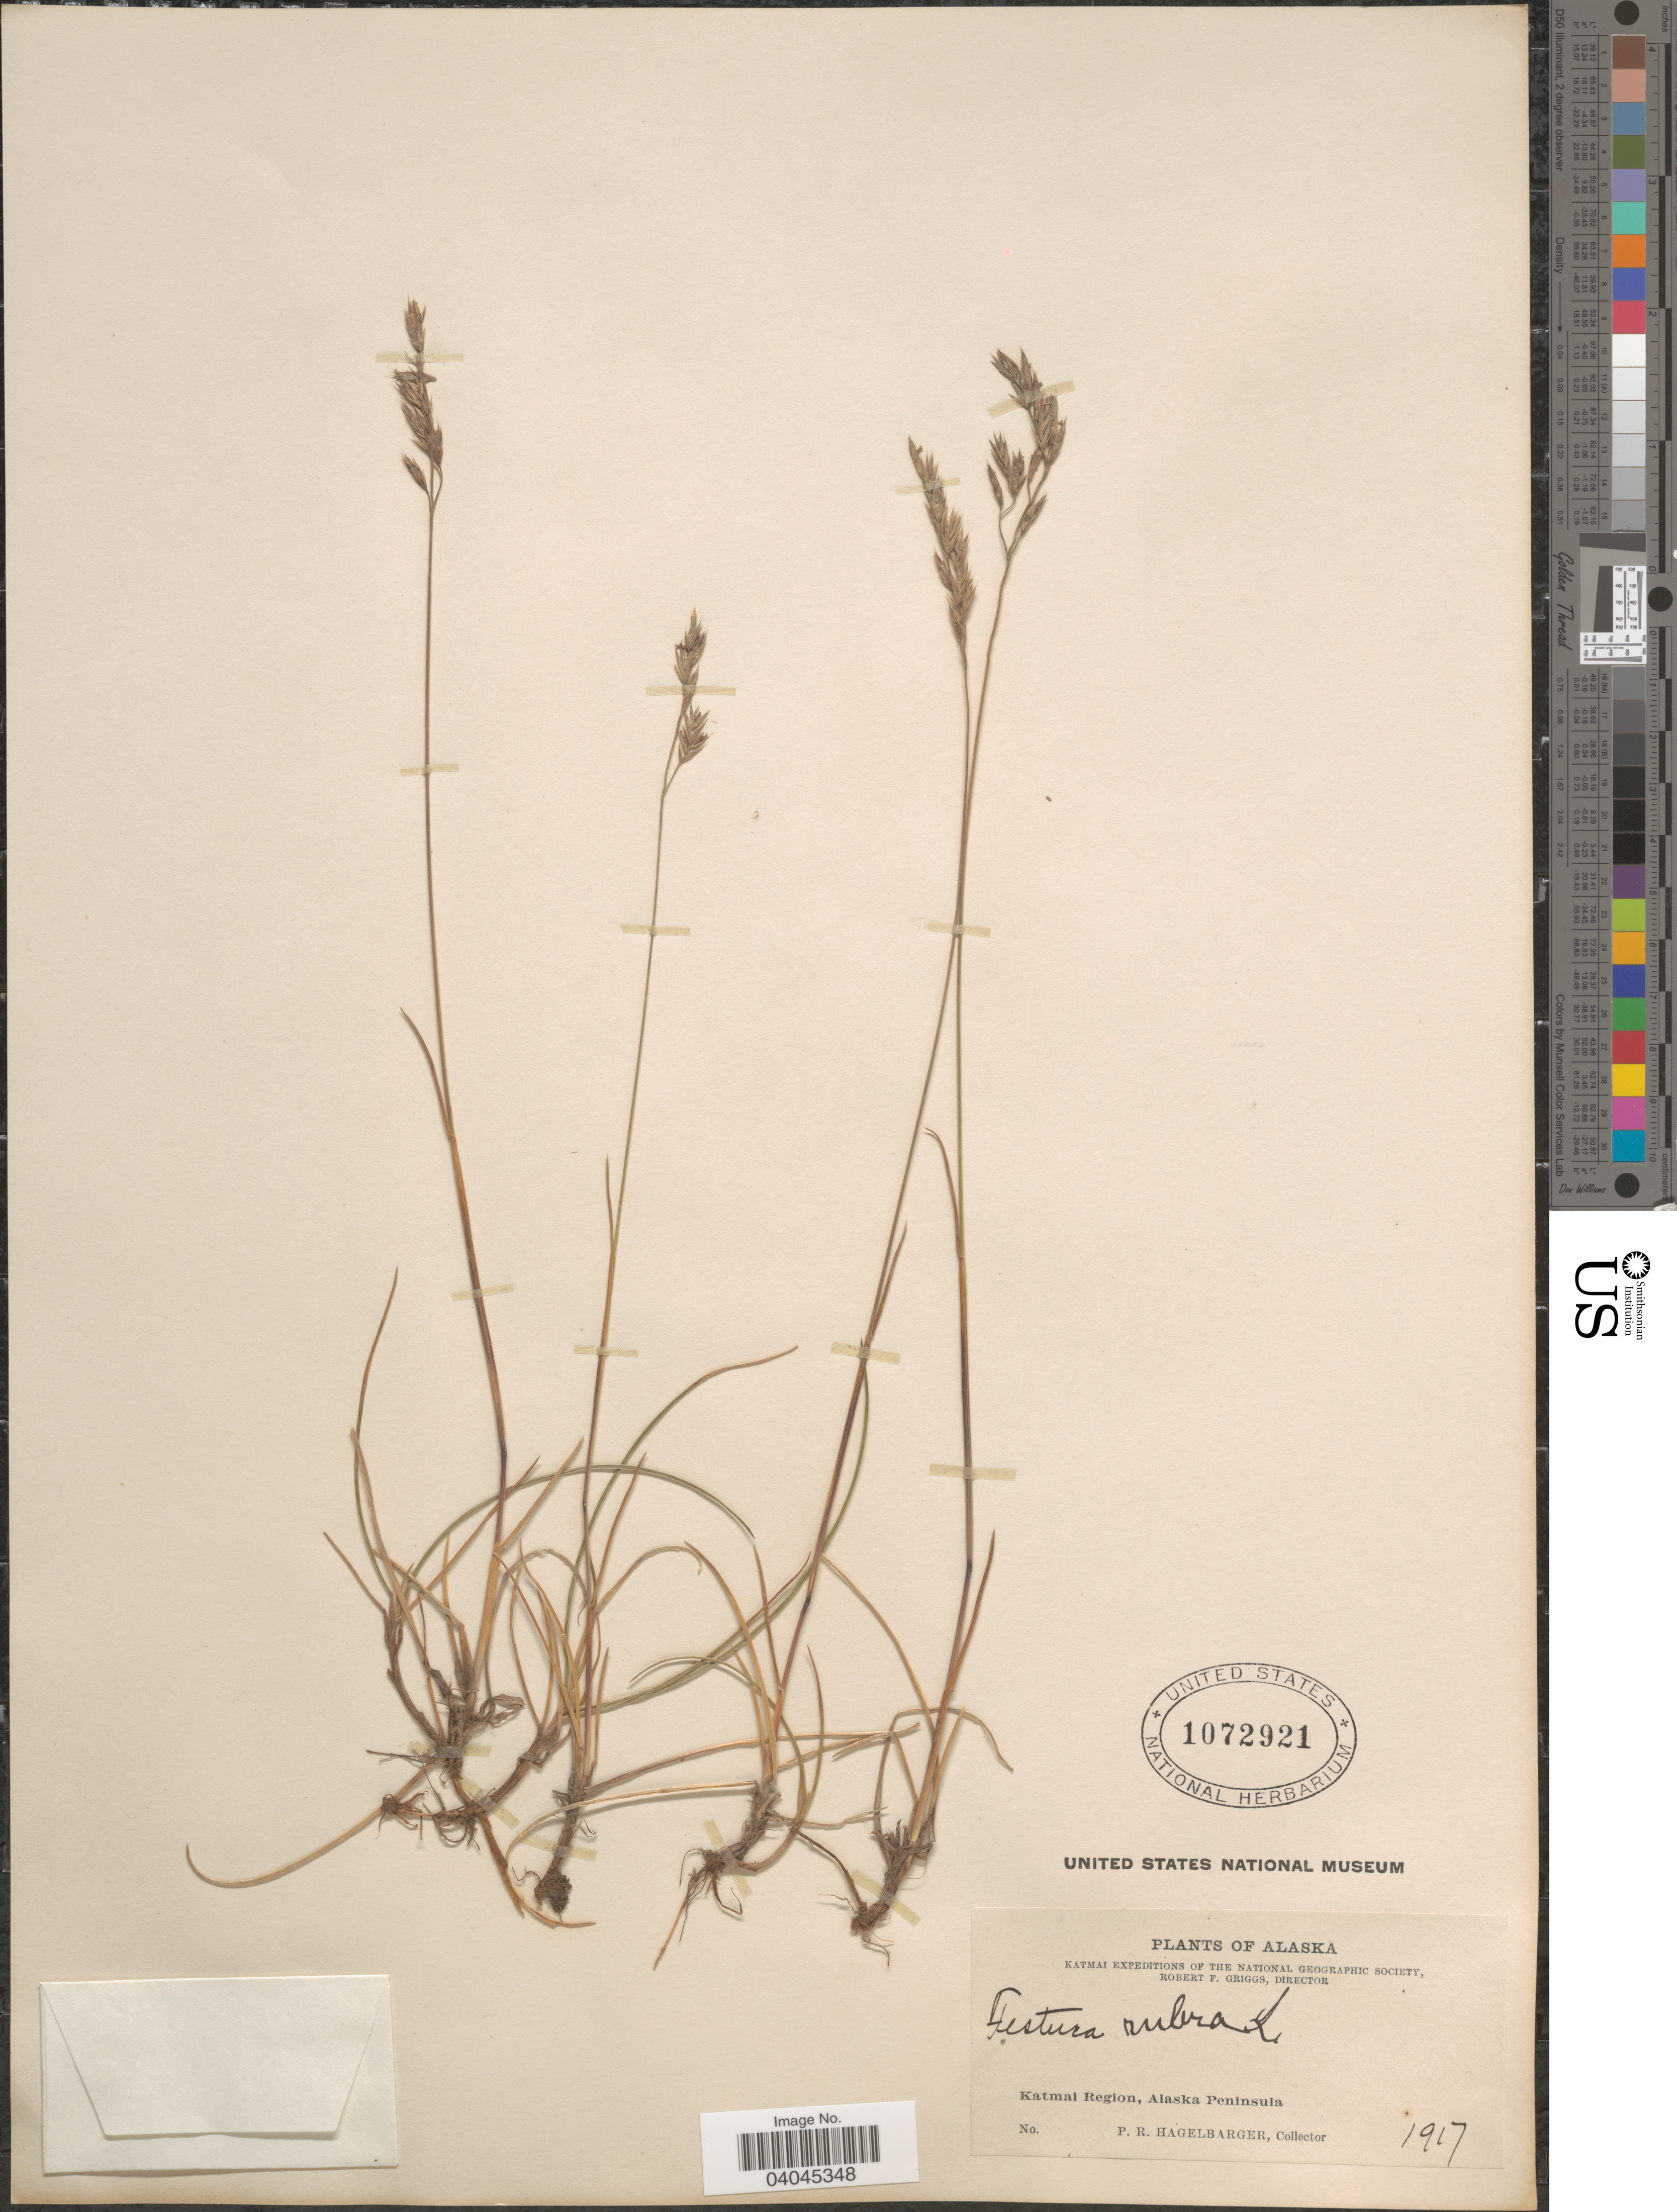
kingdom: Plantae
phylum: Tracheophyta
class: Liliopsida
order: Poales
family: Poaceae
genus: Festuca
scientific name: Festuca rubra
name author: L.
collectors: P. Hagelbarger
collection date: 1917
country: United States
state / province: Alaska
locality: Katmai Region, Alaska Peninsula.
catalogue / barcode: US 1072921